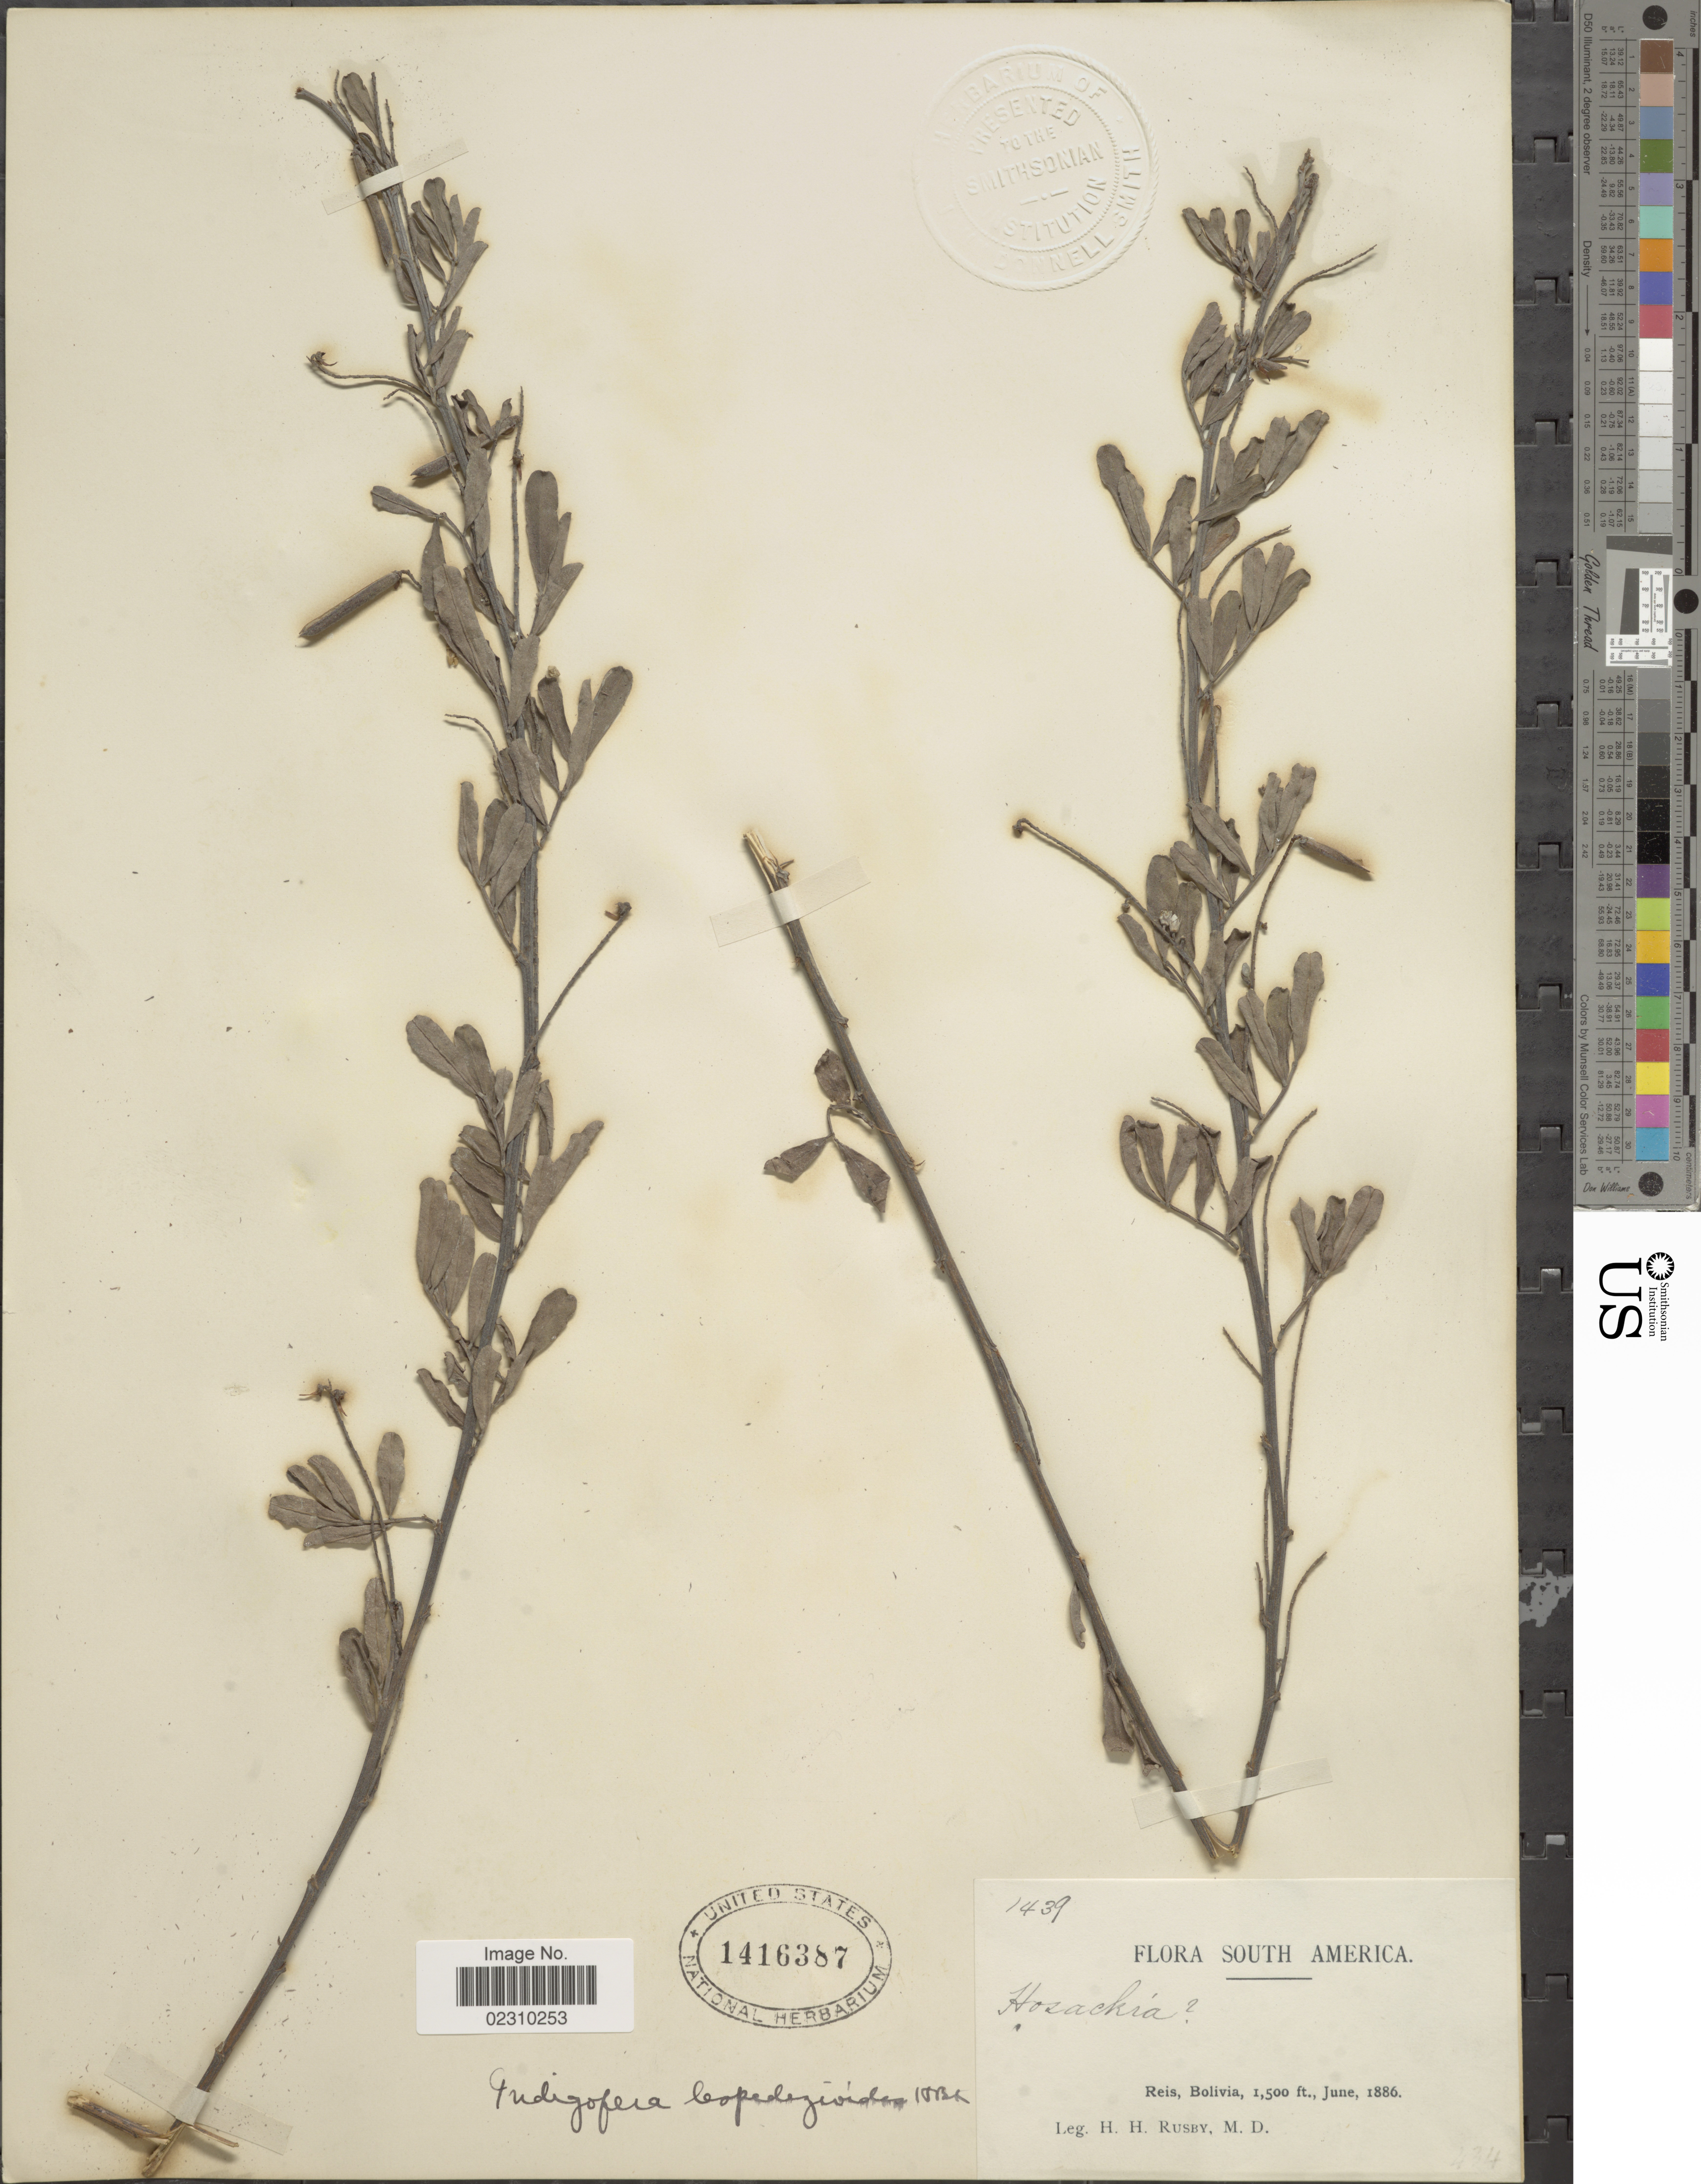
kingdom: Plantae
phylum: Tracheophyta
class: Magnoliopsida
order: Fabales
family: Fabaceae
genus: Indigofera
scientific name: Indigofera lespedezioides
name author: Kunth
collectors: H. H. Rusby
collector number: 1437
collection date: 1886-06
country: Bolivia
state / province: Pando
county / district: Nicolas Suarez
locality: Reis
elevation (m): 457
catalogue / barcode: US 1416387